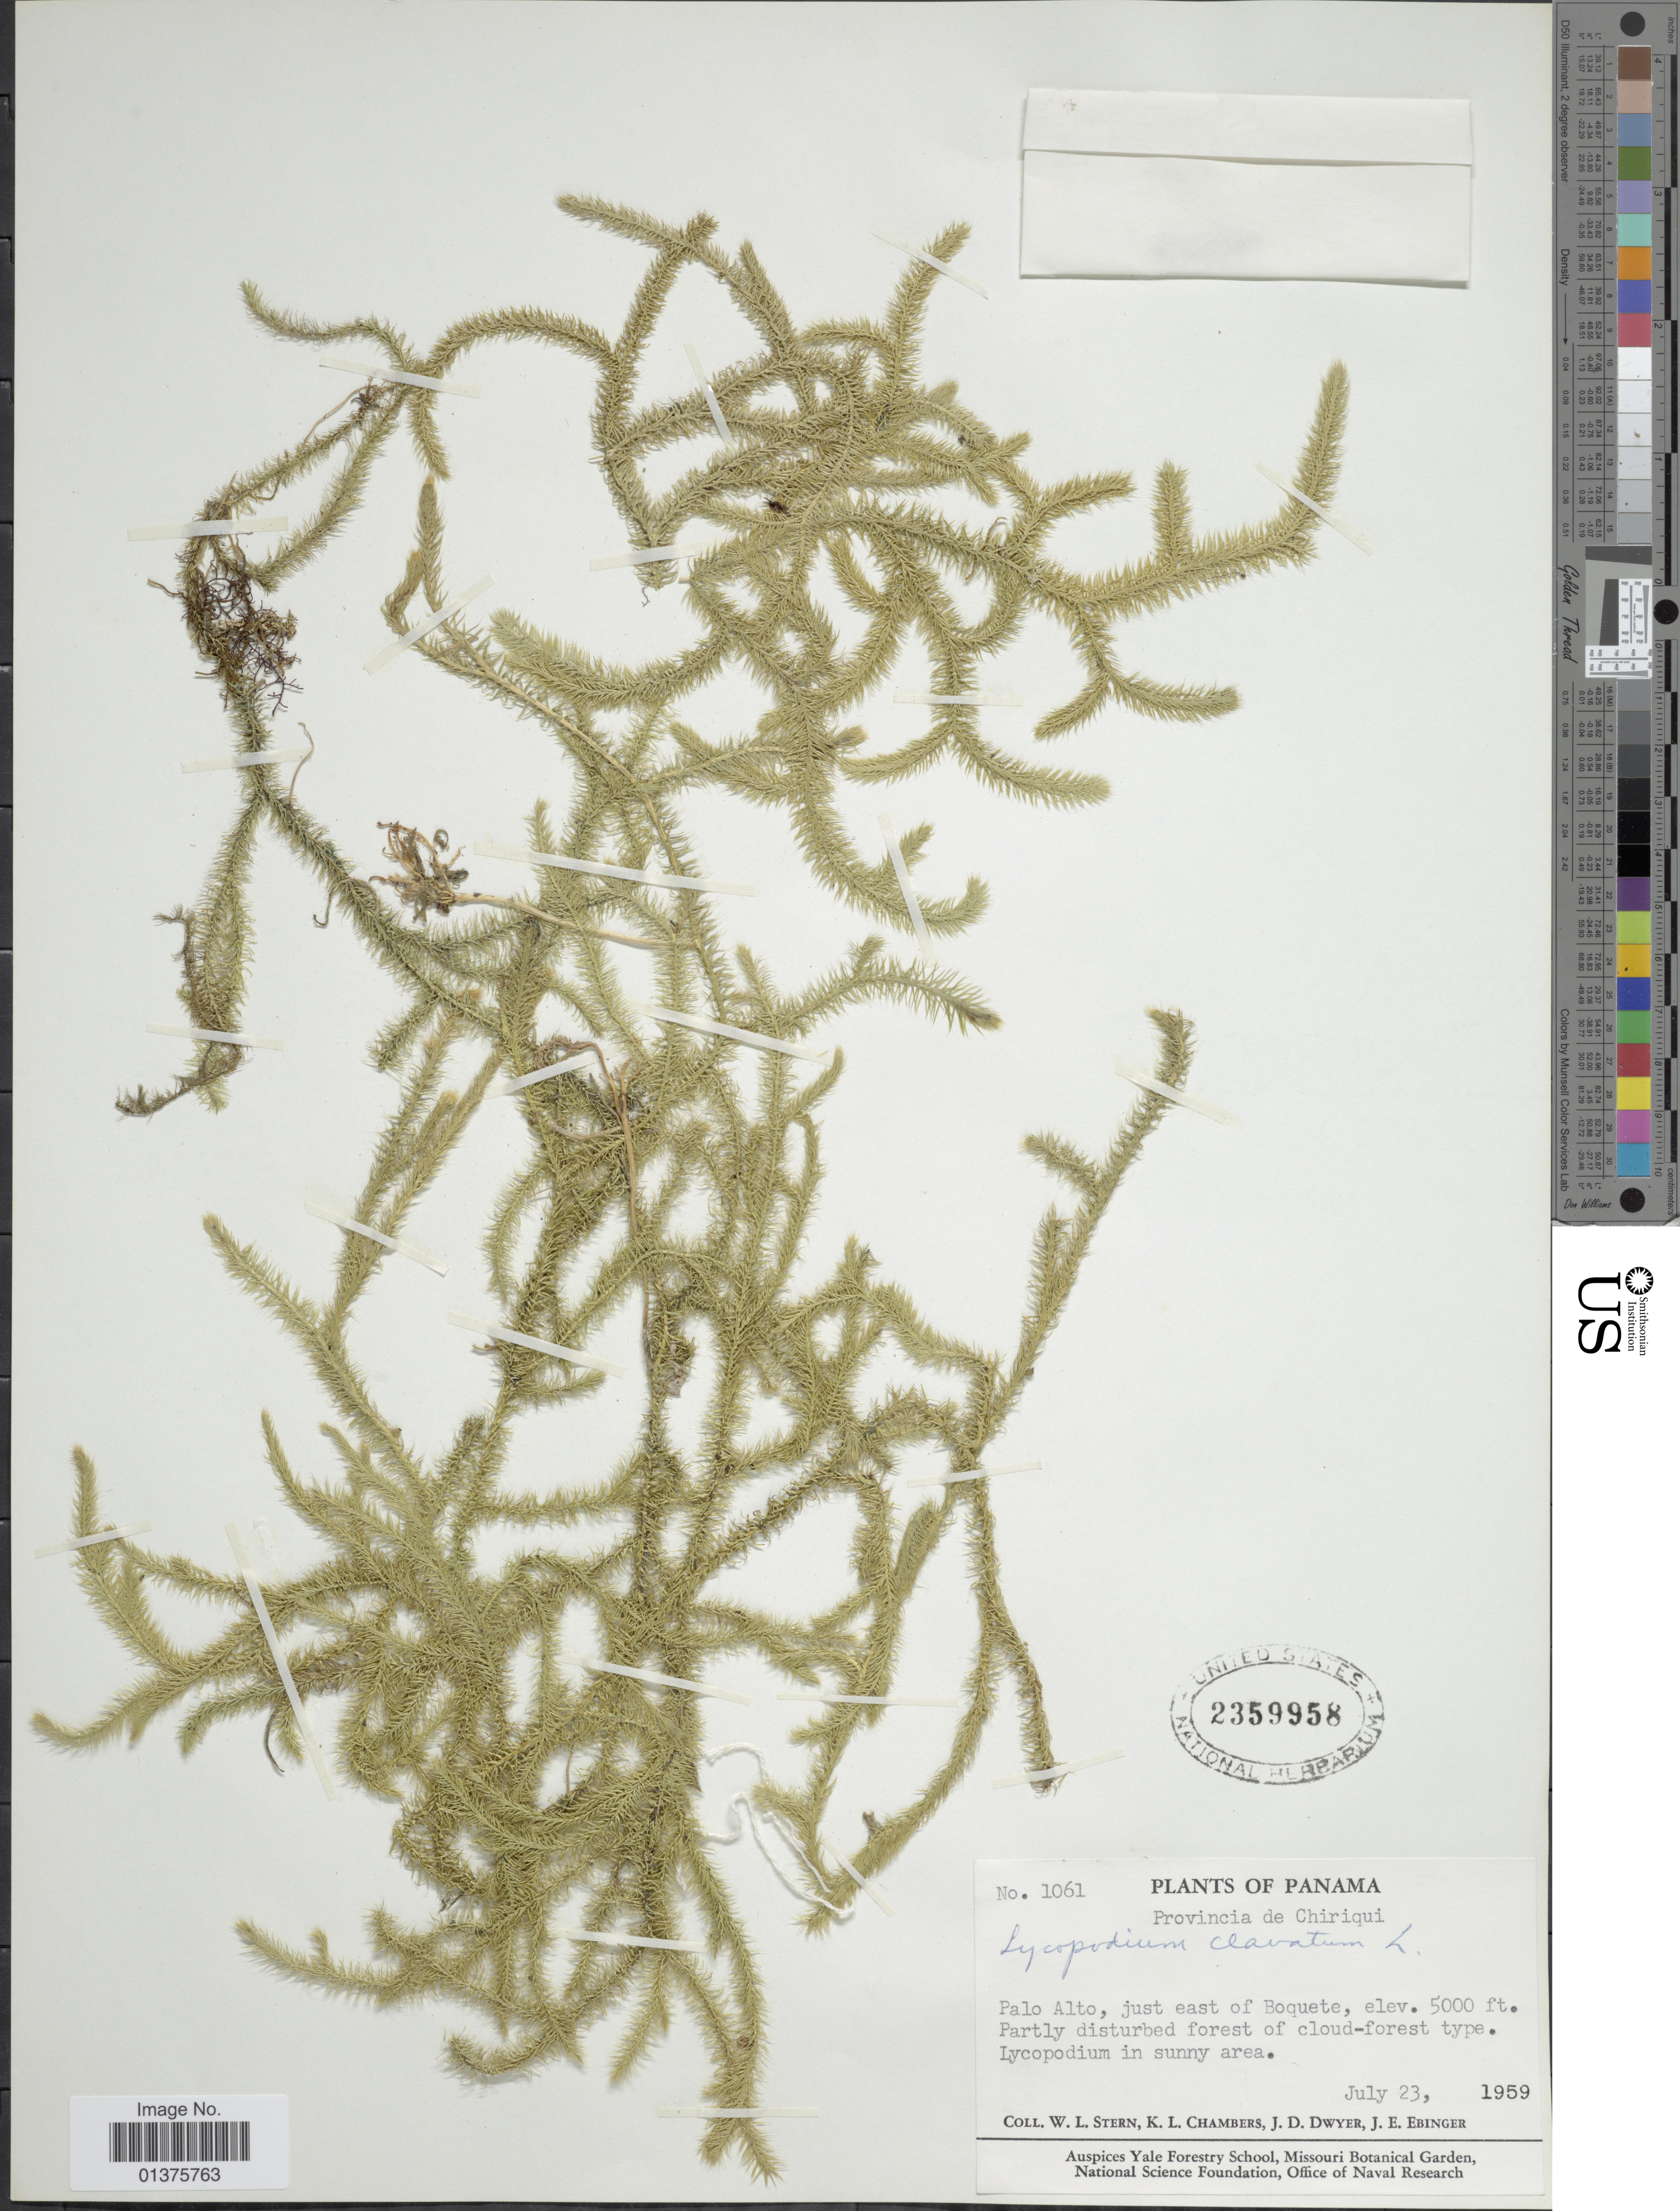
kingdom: Plantae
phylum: Tracheophyta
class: Lycopodiopsida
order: Lycopodiales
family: Lycopodiaceae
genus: Lycopodium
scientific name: Lycopodium clavatum var. aristatum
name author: (Humb. & Bonpl. ex Willd.) Spring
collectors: W. L. Stern, K. Chambers, J. D. Dwyer & J. Ebinger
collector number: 1061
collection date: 1959-07-23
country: Panama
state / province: Chiriqui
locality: Palo Alto, just east of Boquete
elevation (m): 152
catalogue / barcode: US 2359958